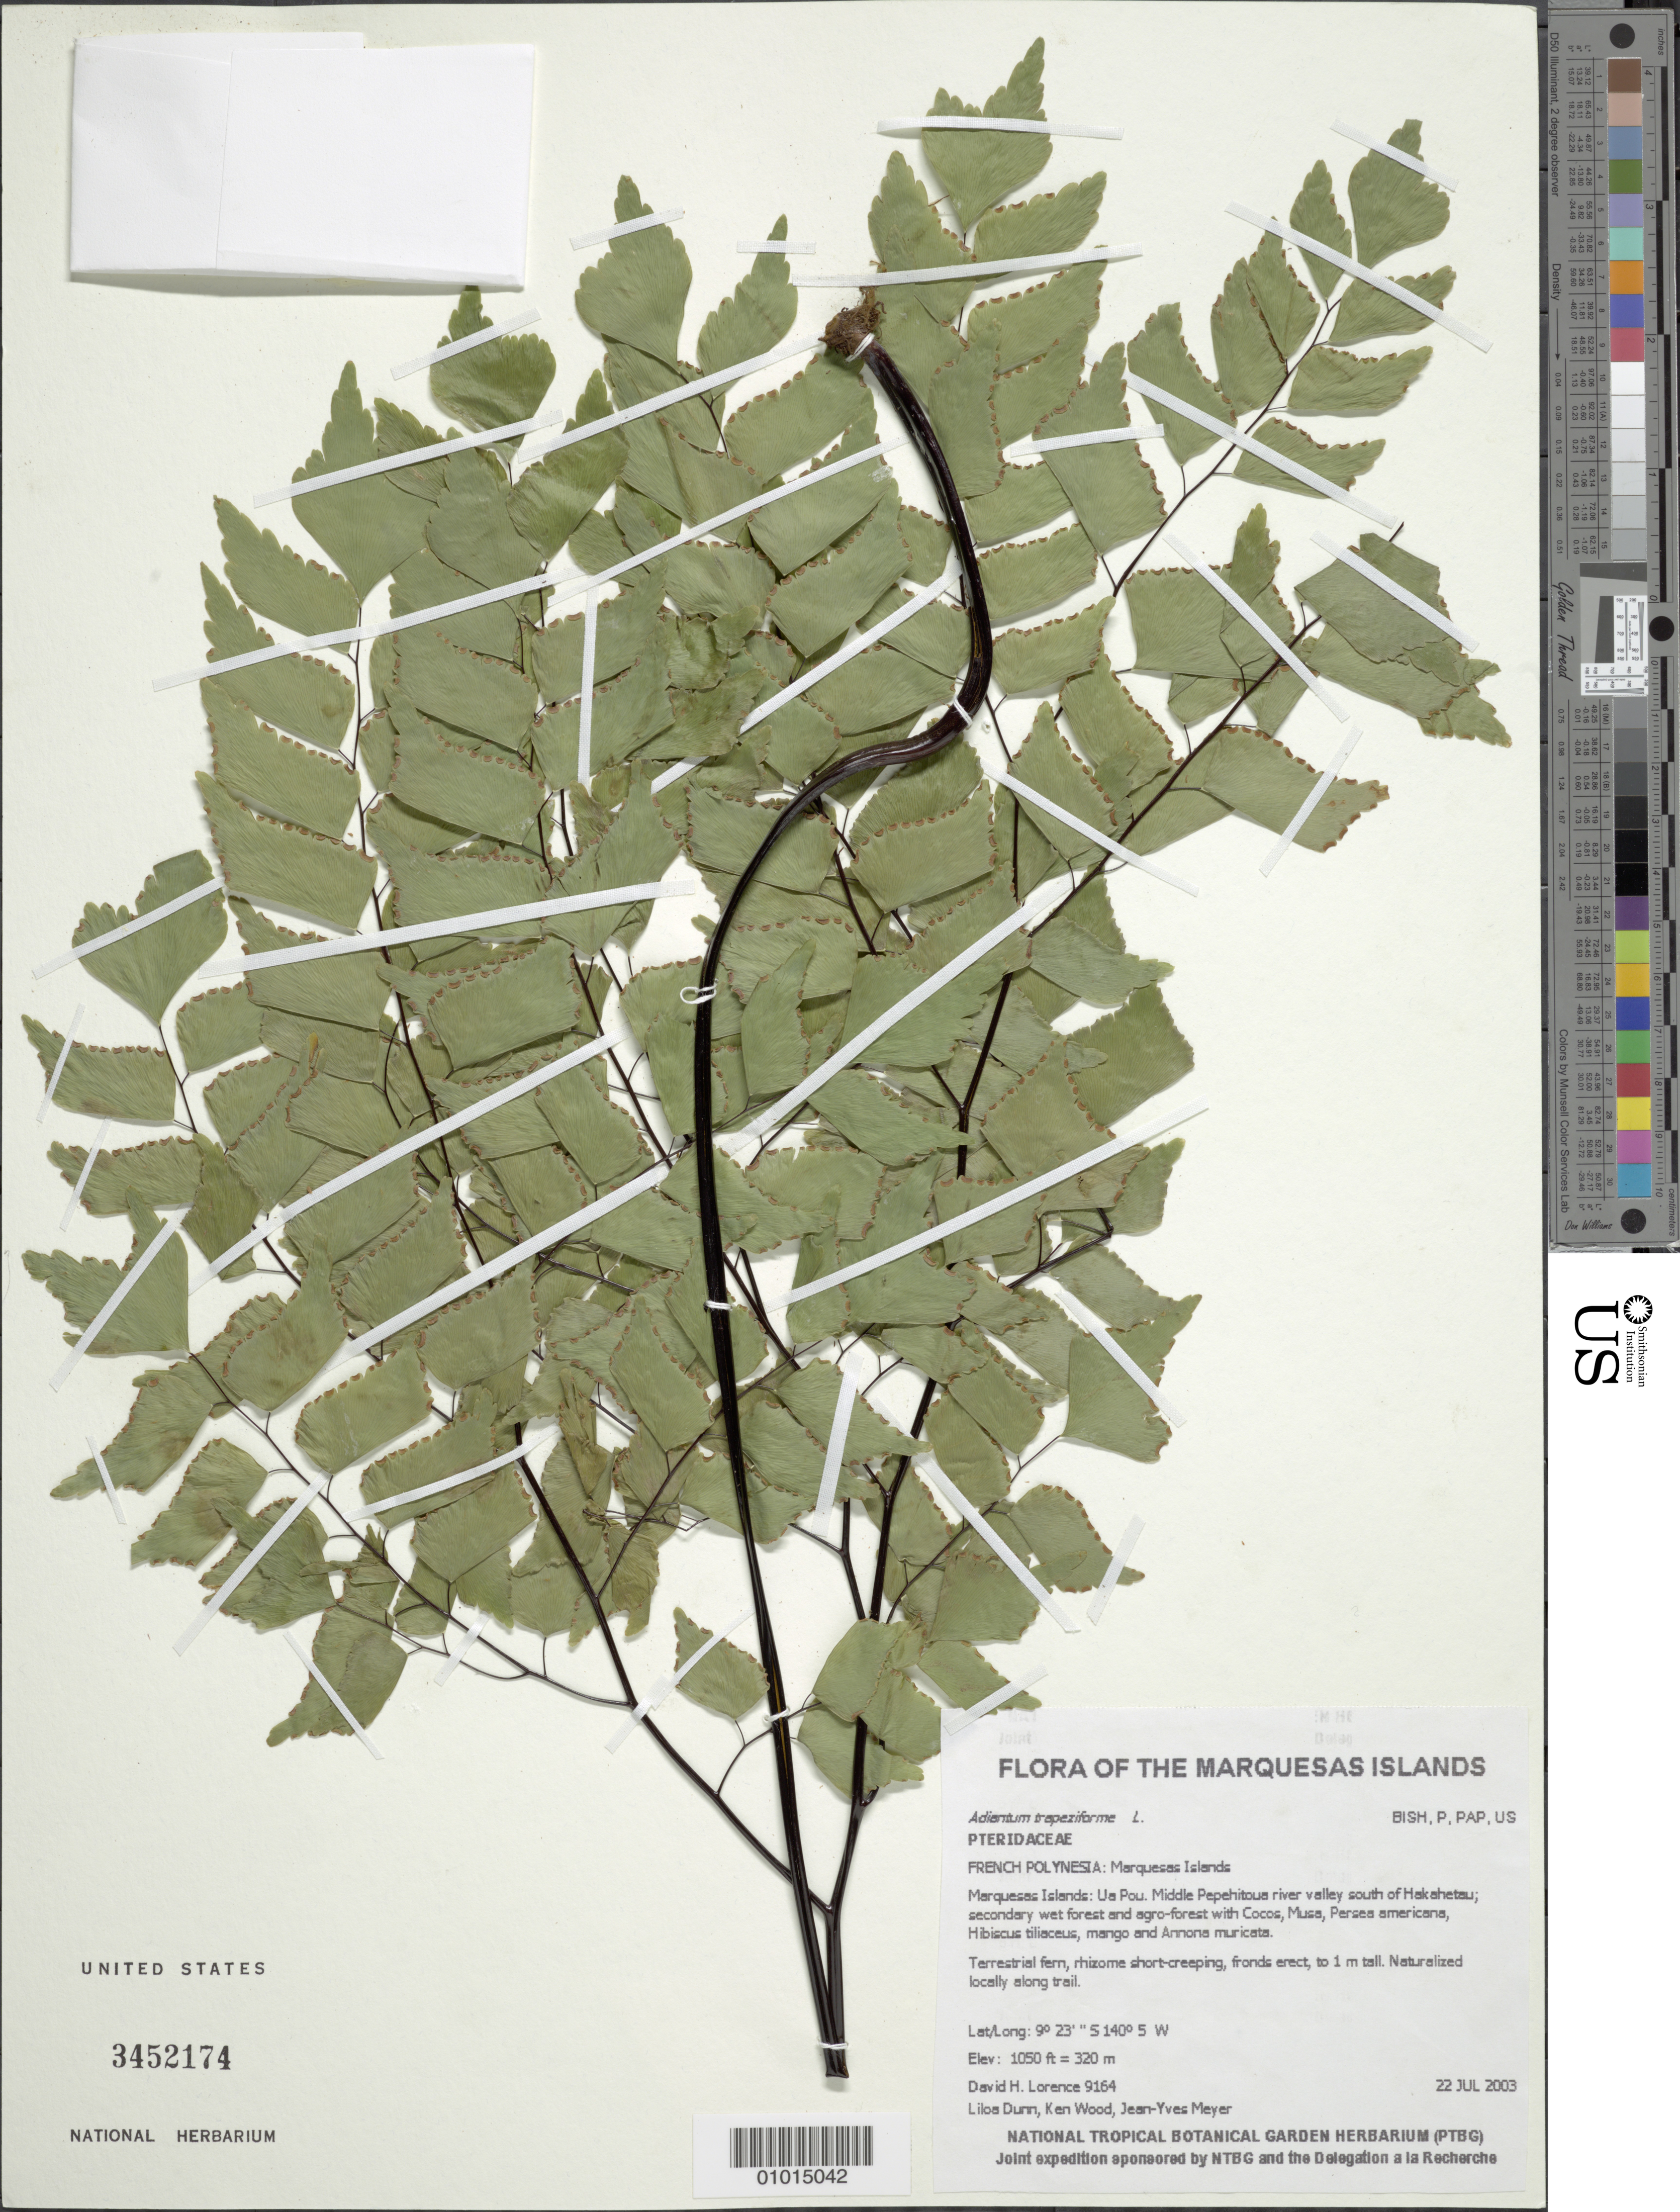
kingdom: Plantae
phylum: Tracheophyta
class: Polypodiopsida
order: Polypodiales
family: Pteridaceae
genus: Adiantum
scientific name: Adiantum trapeziforme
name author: L.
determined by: Wood, Kenneth R.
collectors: D. Lorence, L. Dunn, K. R. Wood & J.-Y. Meyer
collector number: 9164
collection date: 2003-07-22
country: French Polynesia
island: Ua Pou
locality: Middle Pepehitoua valley S of Hakahetau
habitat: Secondary wet forest and agroforest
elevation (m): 320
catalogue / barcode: US 3452174